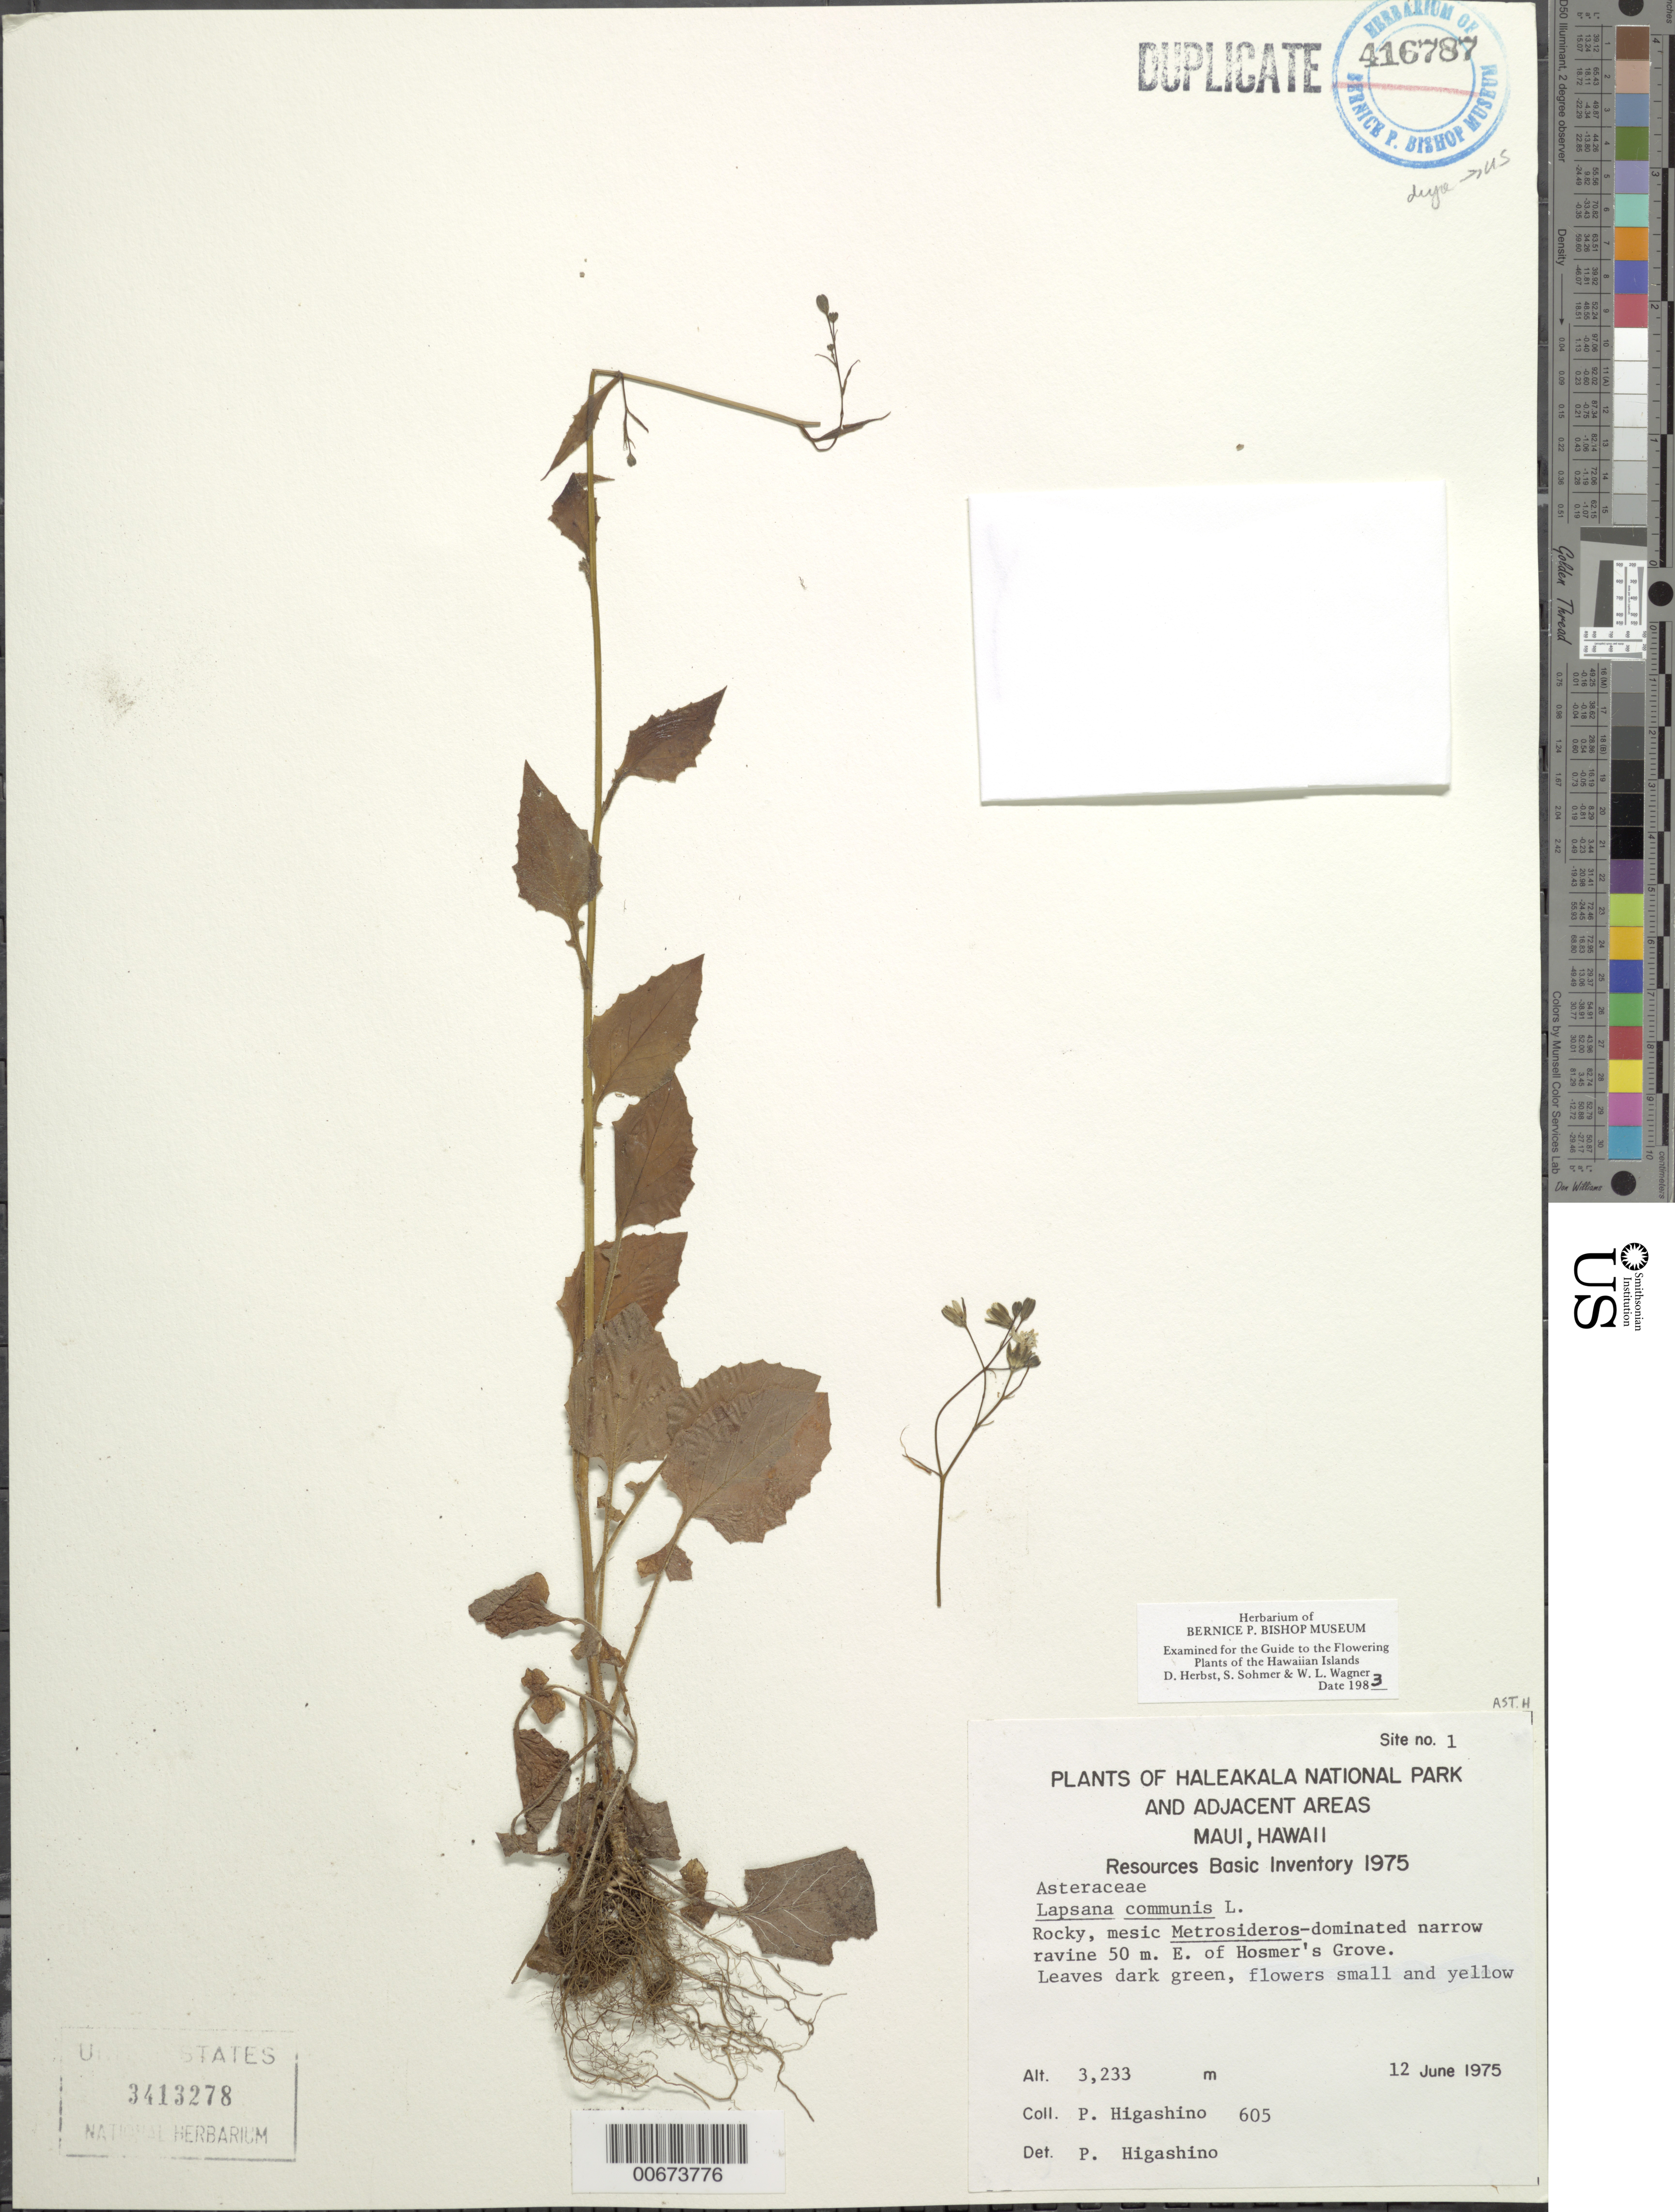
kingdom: Plantae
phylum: Tracheophyta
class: Magnoliopsida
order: Asterales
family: Asteraceae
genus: Lapsana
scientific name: Lapsana communis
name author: L.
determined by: Hiashino, P.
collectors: P. Higashino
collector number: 605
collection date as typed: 12 Jun 1975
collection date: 1975-06-12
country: United States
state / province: Hawaii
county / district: Maui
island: Maui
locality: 50 m E of Hosmer's Grove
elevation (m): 3233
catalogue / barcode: US 3413278